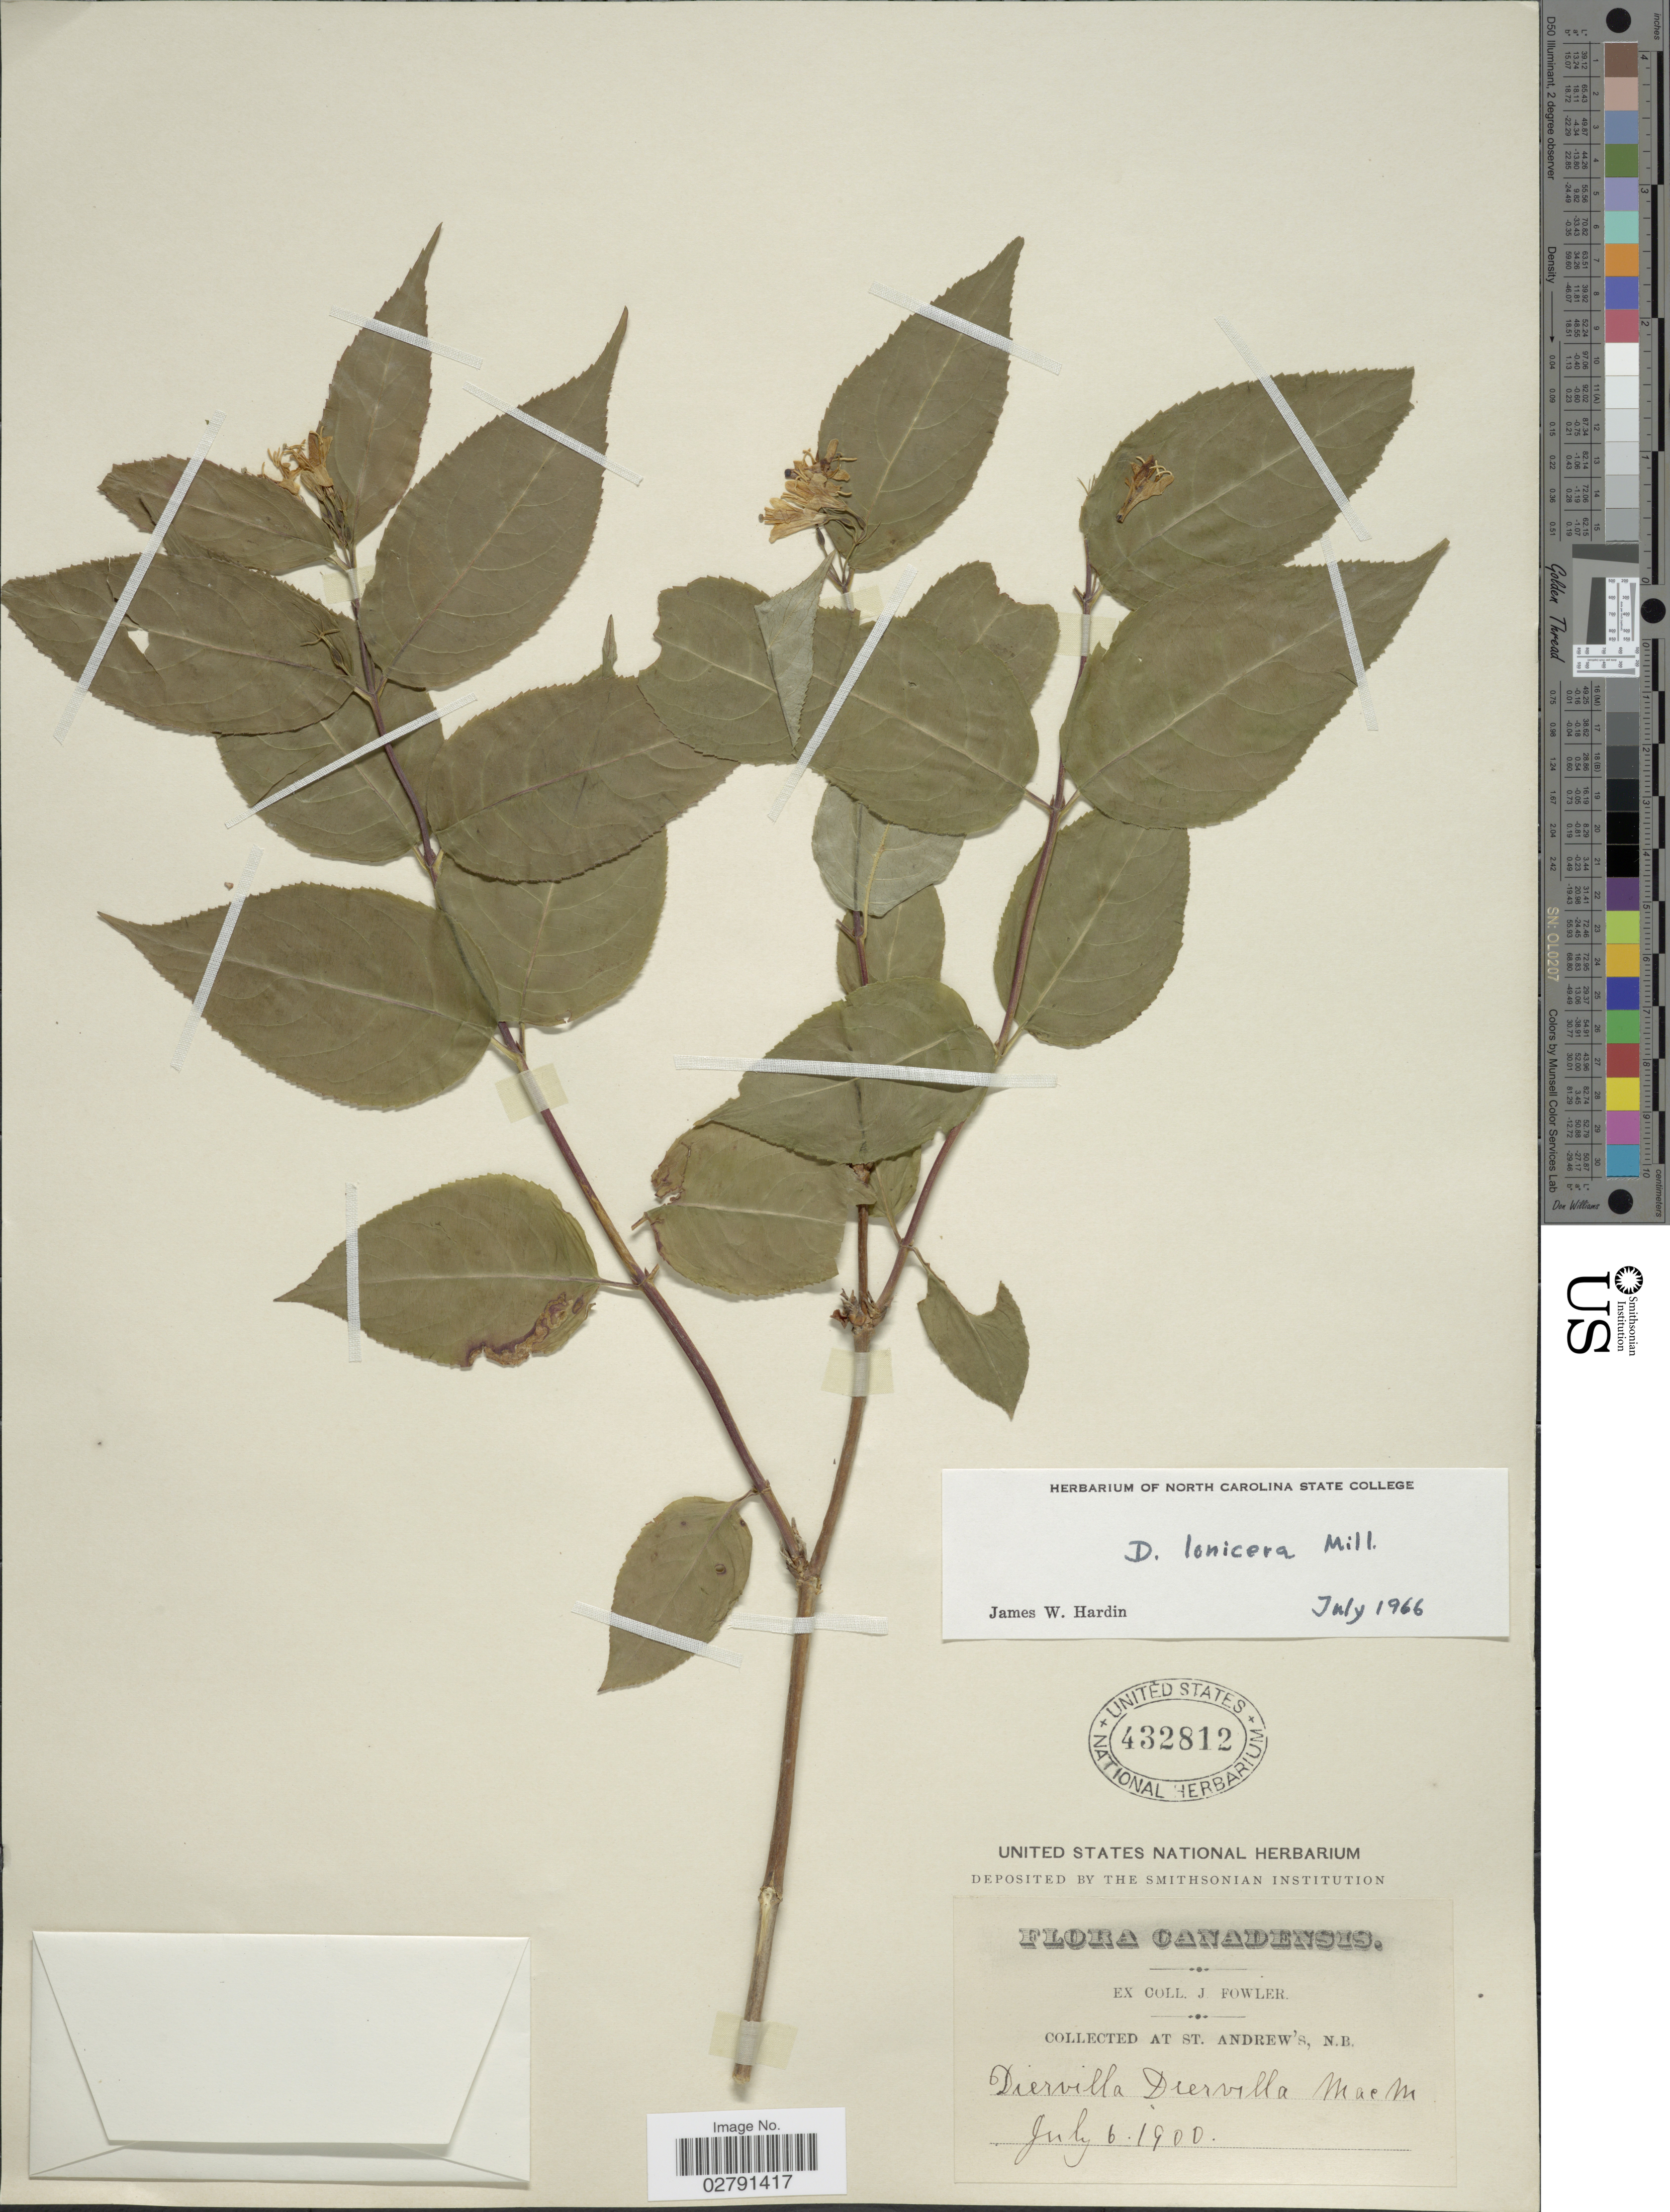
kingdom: Plantae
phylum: Tracheophyta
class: Magnoliopsida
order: Dipsacales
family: Caprifoliaceae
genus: Diervilla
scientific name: Diervilla lonicera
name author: Mill.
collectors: J. P. Fowler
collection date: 1900-07-06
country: Canada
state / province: New Brunswick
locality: St. Andrew's.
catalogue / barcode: US 432812